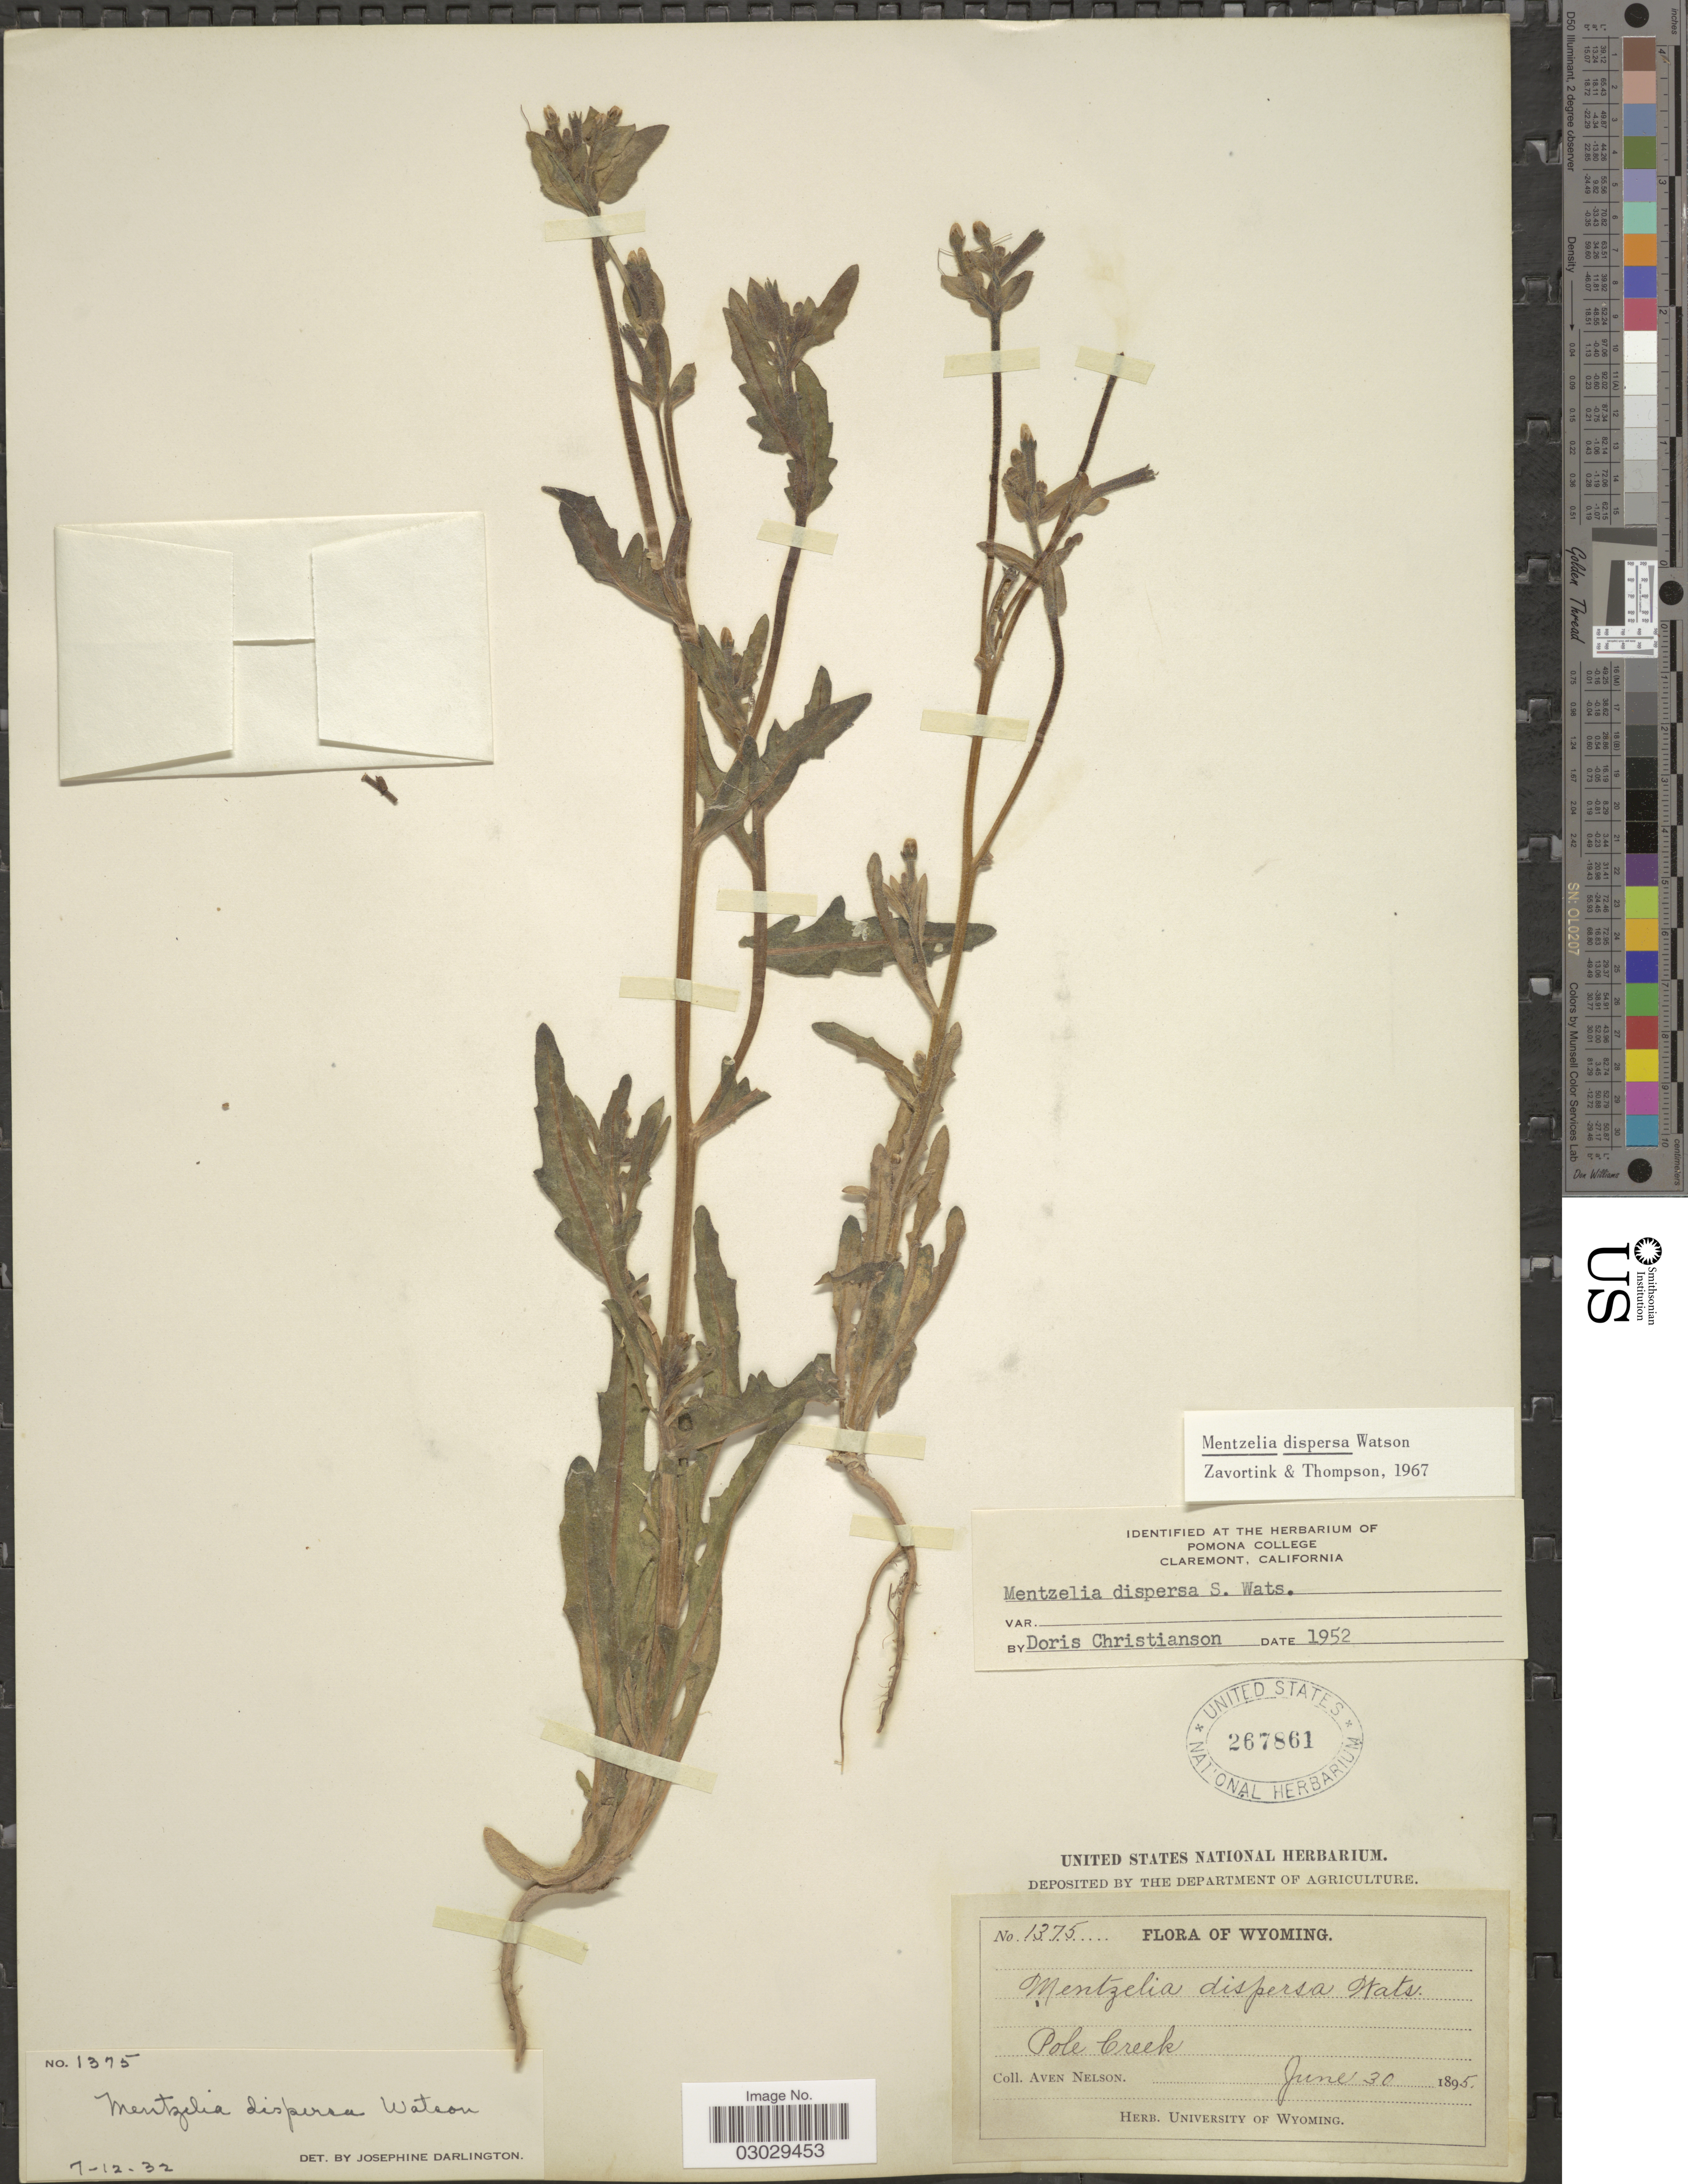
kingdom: Plantae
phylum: Tracheophyta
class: Magnoliopsida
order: Cornales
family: Loasaceae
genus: Mentzelia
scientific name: Mentzelia dispersa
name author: S. Watson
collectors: A. Nelson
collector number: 1375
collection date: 1895-06-30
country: United States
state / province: Wyoming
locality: Pole Creek.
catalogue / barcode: US 267861